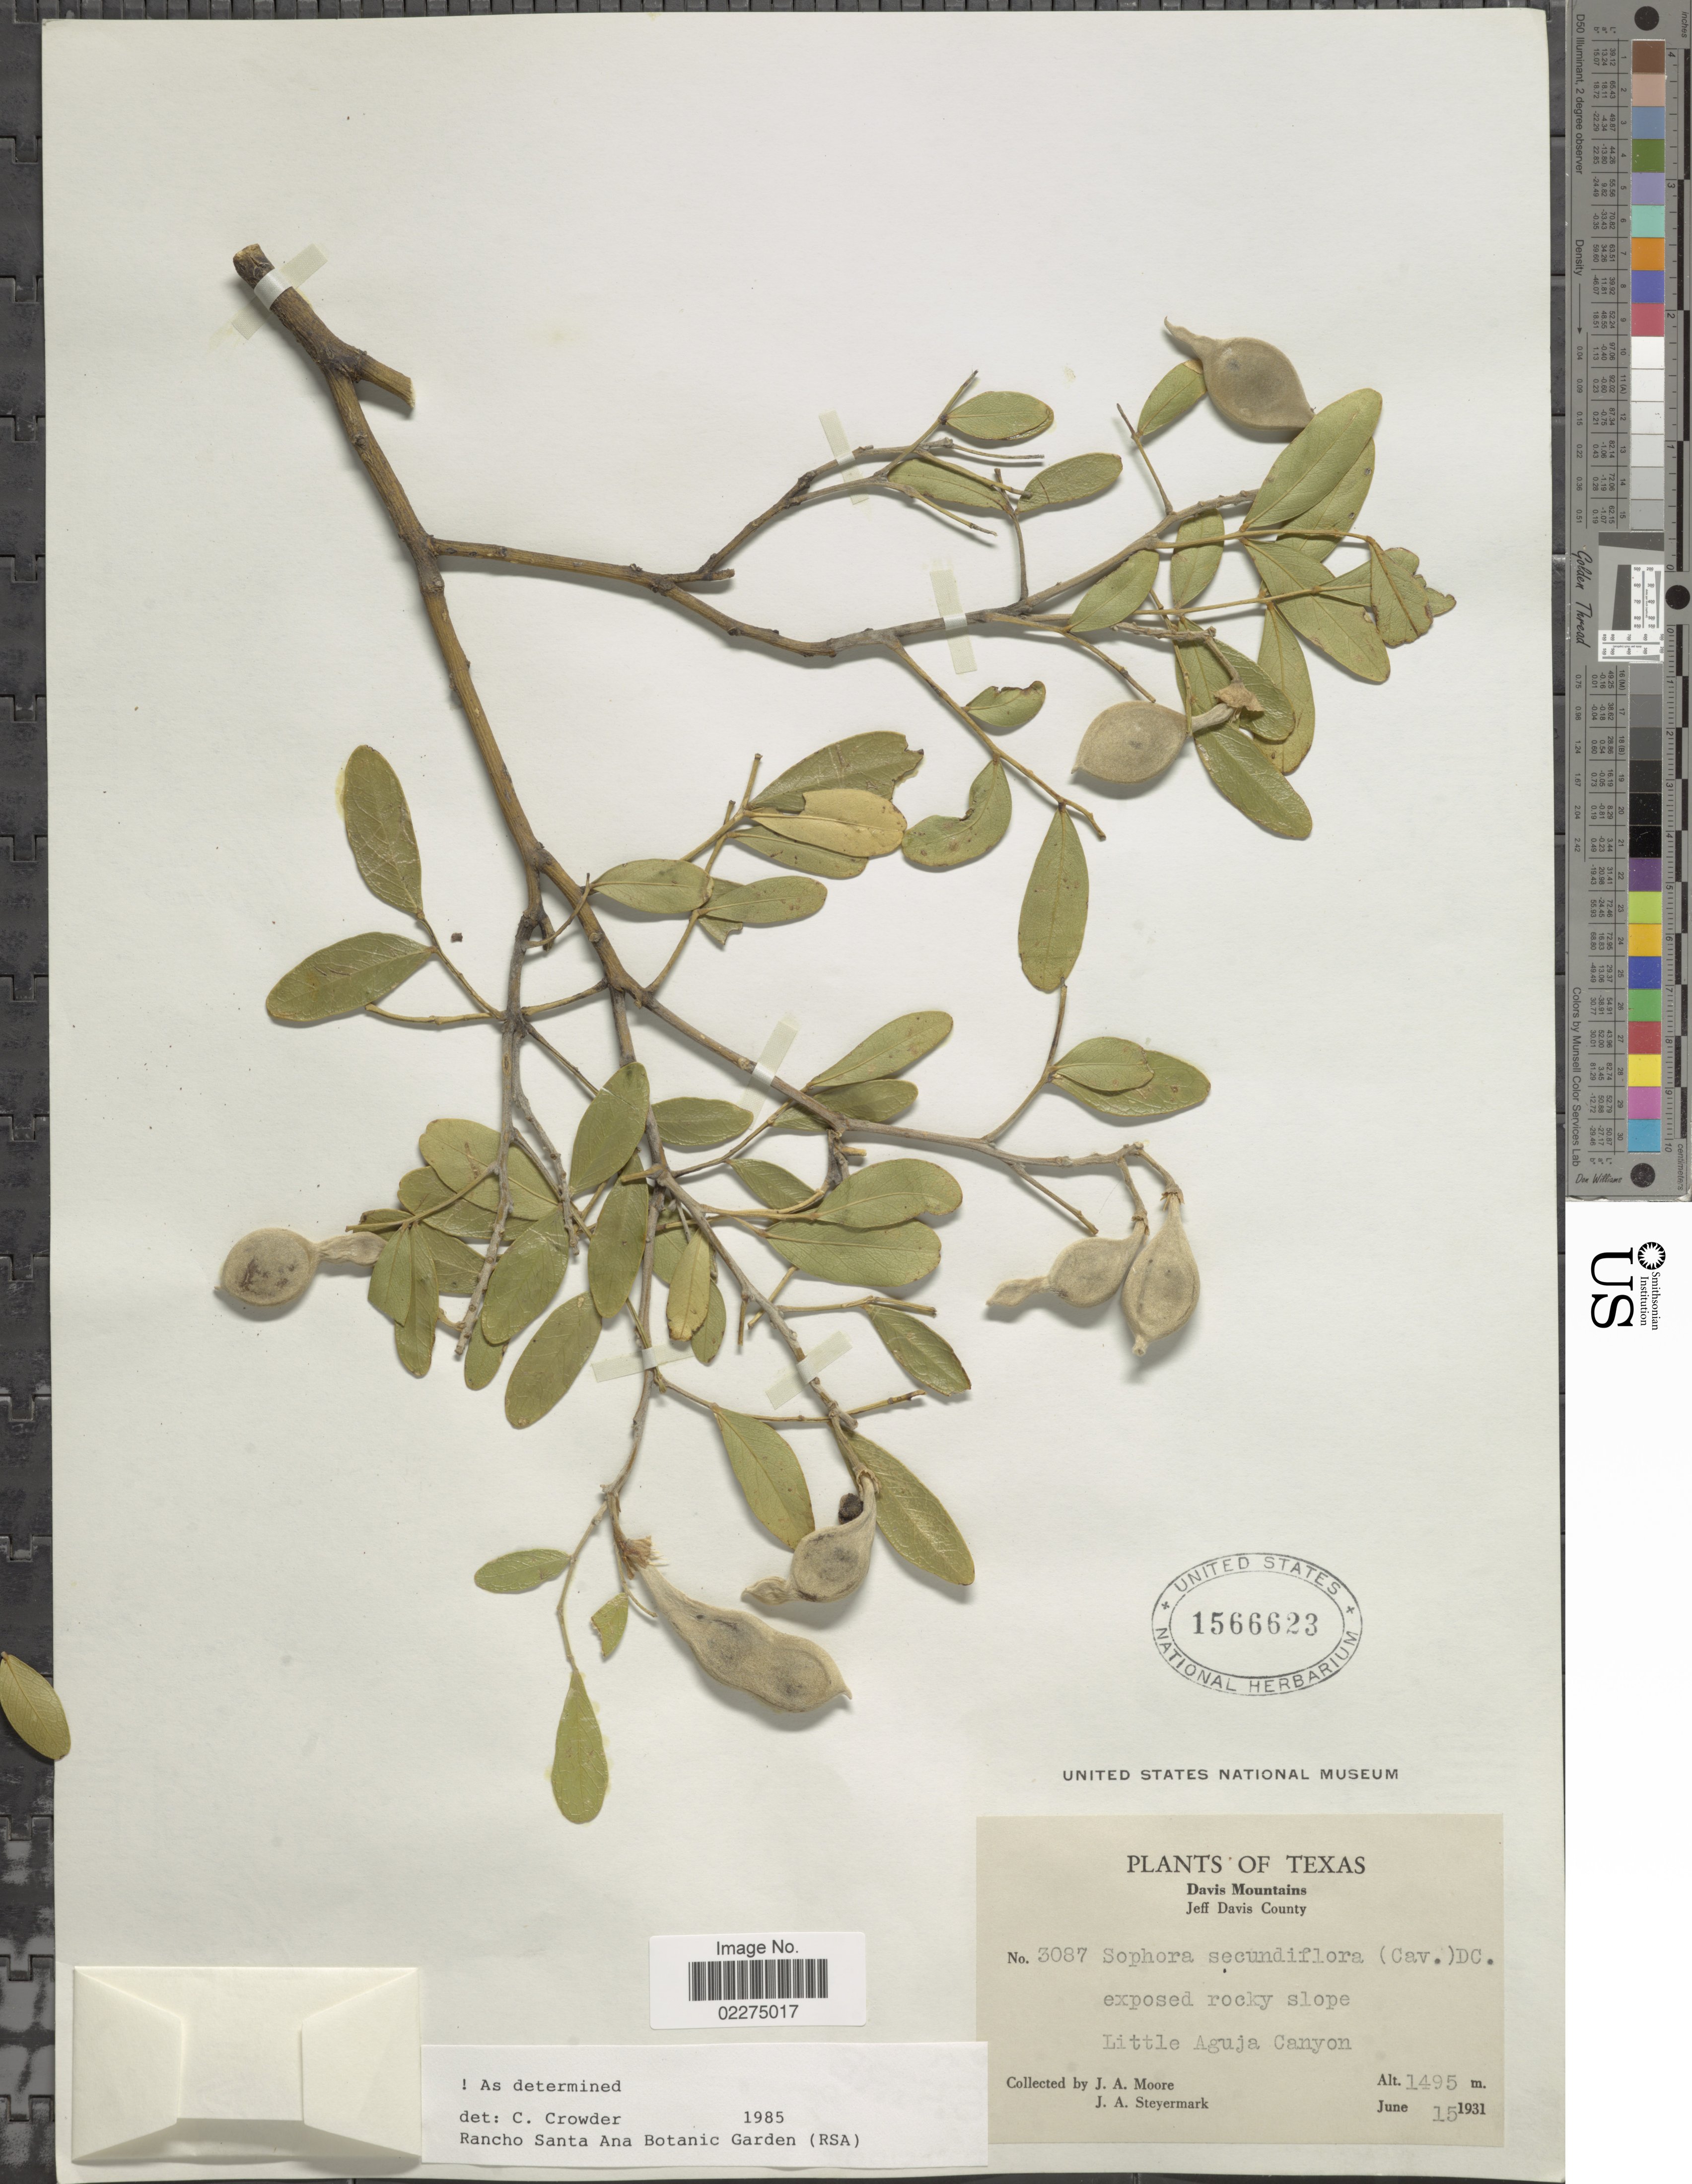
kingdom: Plantae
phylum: Tracheophyta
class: Magnoliopsida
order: Fabales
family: Fabaceae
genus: Dermatophyllum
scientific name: Dermatophyllum secundiflorum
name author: (Ortega) Gandhi & Reveal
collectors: J. A. Moore & J. Steyermark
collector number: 3087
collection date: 1931-06-15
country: United States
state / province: Texas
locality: Davis Mountains, Jeff Davis Countty, Little Aguja Canyon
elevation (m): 1495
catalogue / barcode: US 1566623